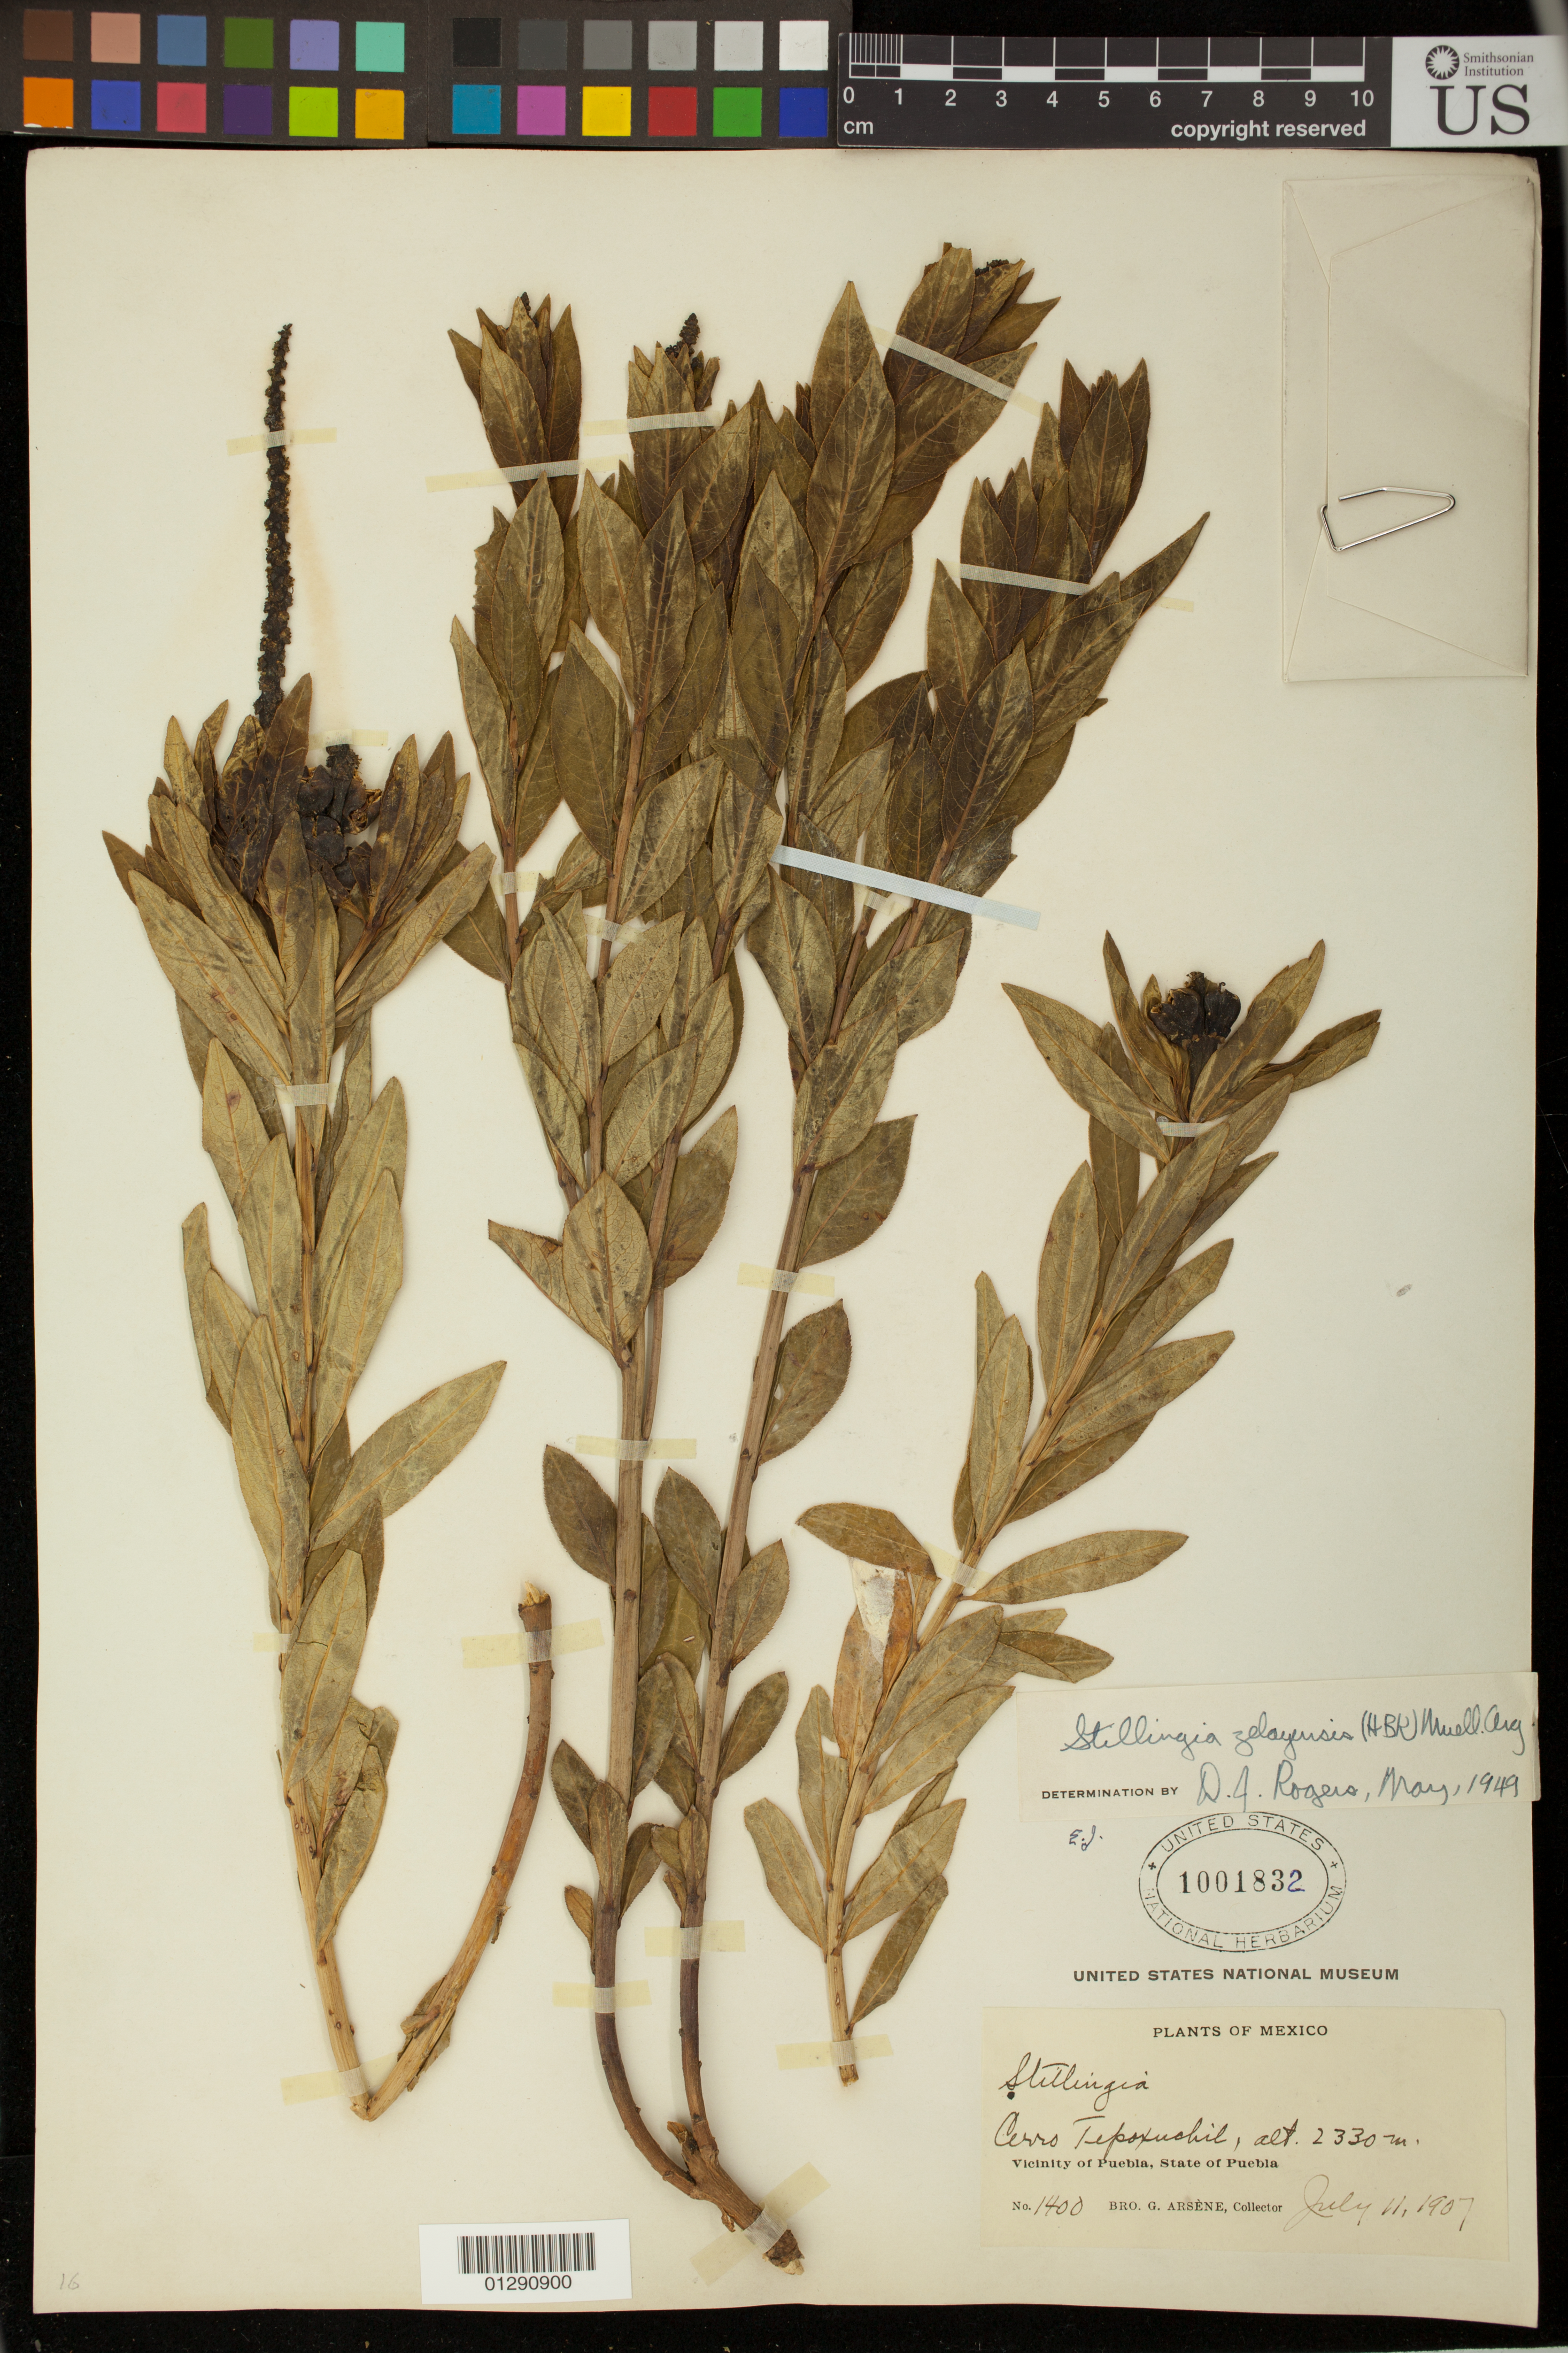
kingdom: Plantae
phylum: Tracheophyta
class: Magnoliopsida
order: Malpighiales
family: Euphorbiaceae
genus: Stillingia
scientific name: Stillingia zelayensis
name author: (Kunth) Müll. Arg.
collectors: Bro. G. Arsène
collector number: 1400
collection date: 1907-07-11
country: Mexico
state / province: Puebla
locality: Cerro Tepoxuchil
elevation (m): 2300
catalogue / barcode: US 1001832